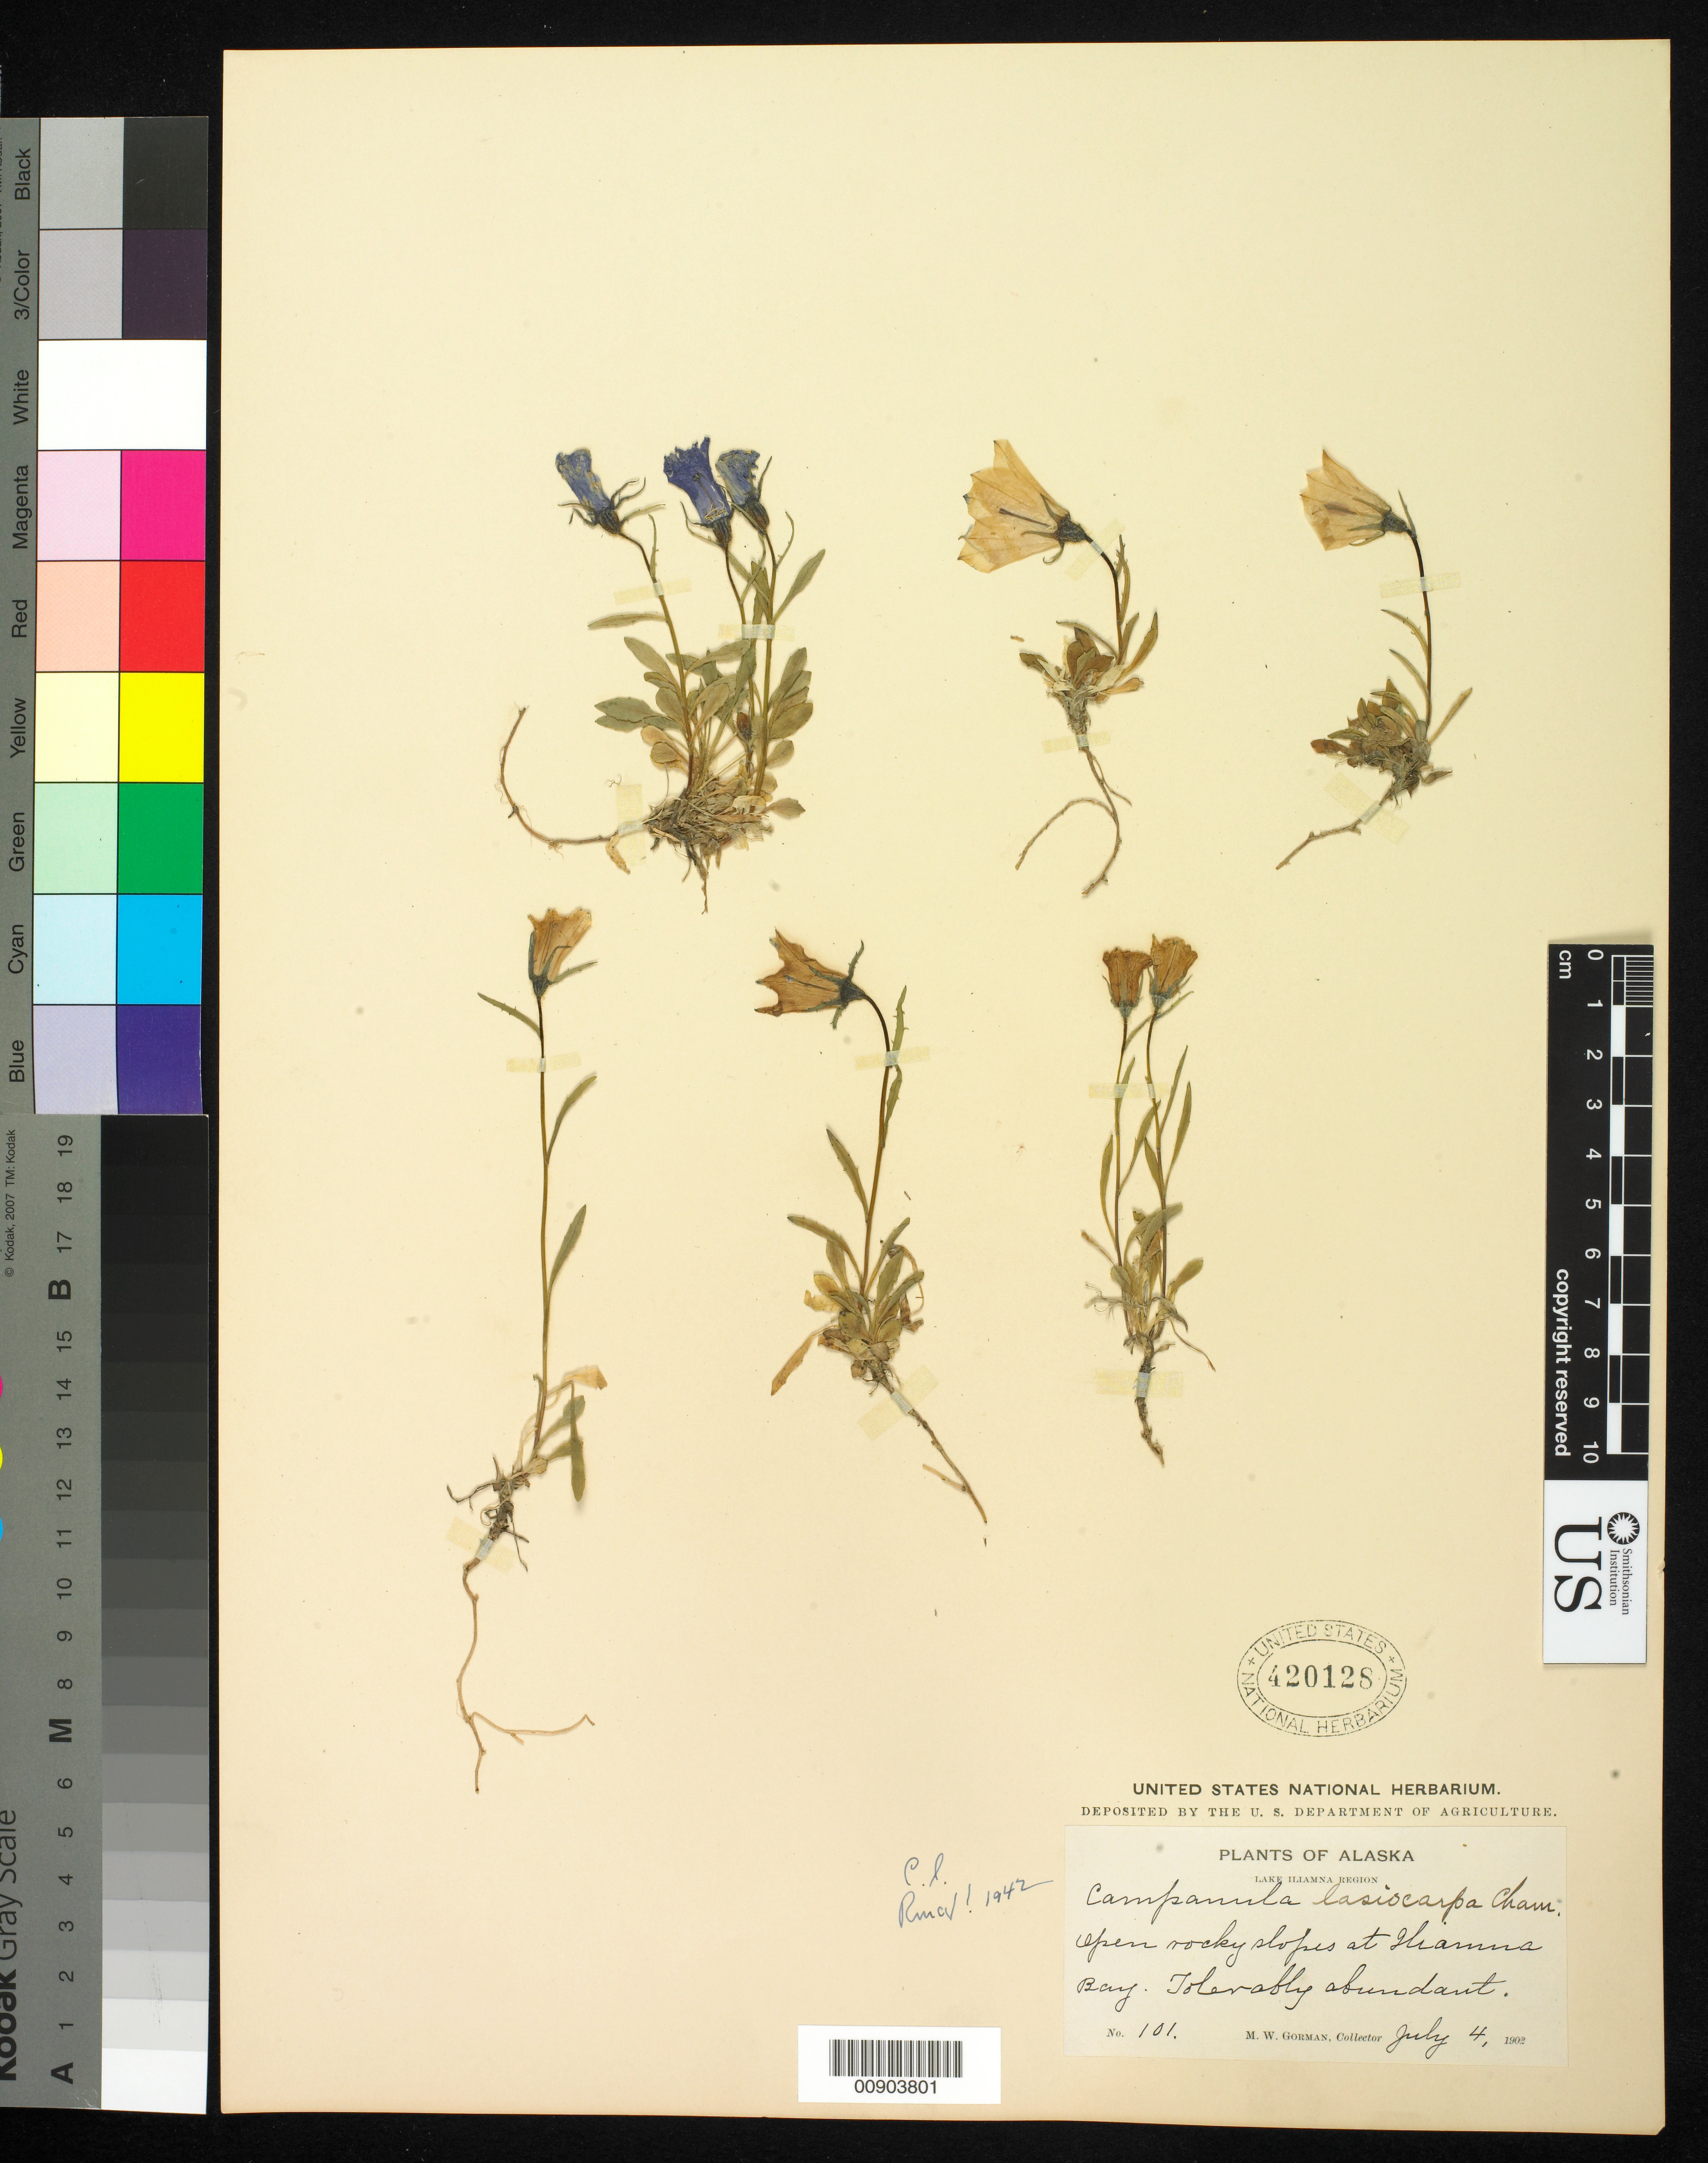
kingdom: Plantae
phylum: Tracheophyta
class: Magnoliopsida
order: Asterales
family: Campanulaceae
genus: Campanula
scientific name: Campanula lasiocarpa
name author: Cham.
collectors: M. W. Gorman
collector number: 101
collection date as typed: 4 Jul 1902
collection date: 1902-07-04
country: United States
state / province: Alaska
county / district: Lake And Peninsula Borough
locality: Iliamna Bay, Lake Iliamna region.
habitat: Open rocky slopes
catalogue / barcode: US 420128